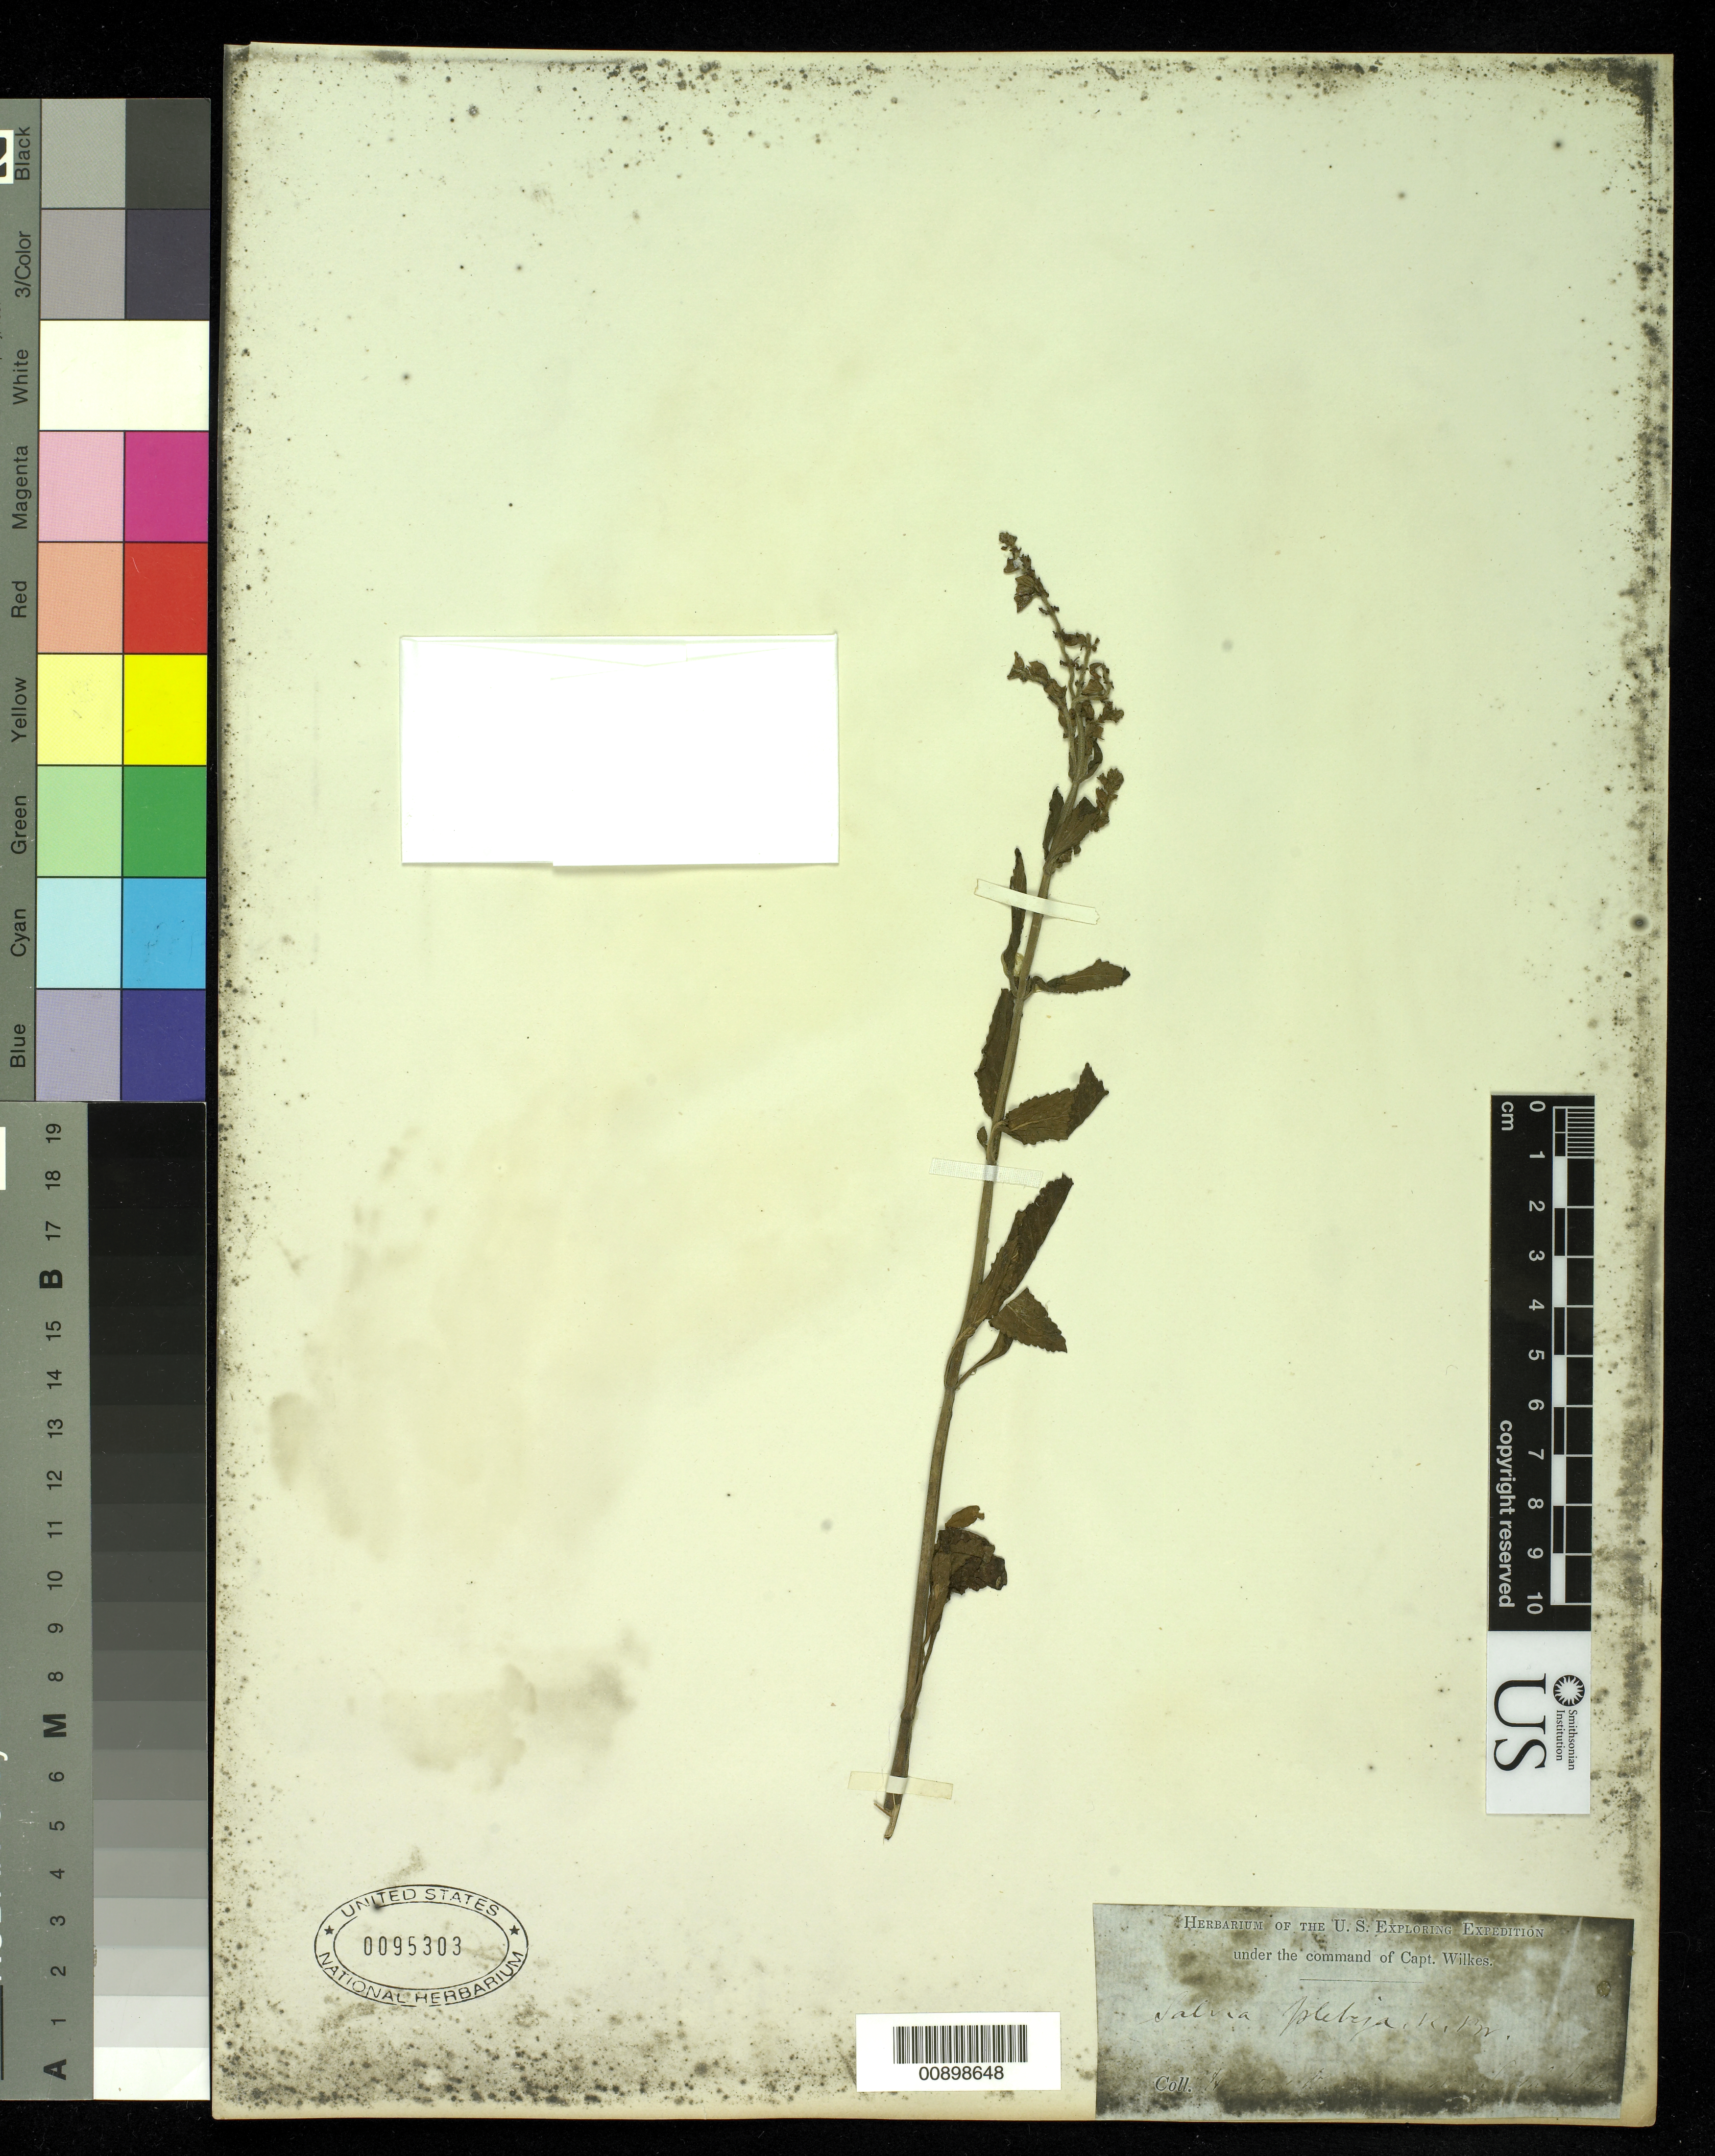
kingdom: Plantae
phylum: Tracheophyta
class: Magnoliopsida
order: Lamiales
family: Lamiaceae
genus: Salvia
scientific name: Salvia plebeia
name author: R. Br.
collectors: Wilkes Explor. Exped.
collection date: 1838/1842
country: Australia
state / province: New South Wales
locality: Hunter's River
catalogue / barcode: US 95303